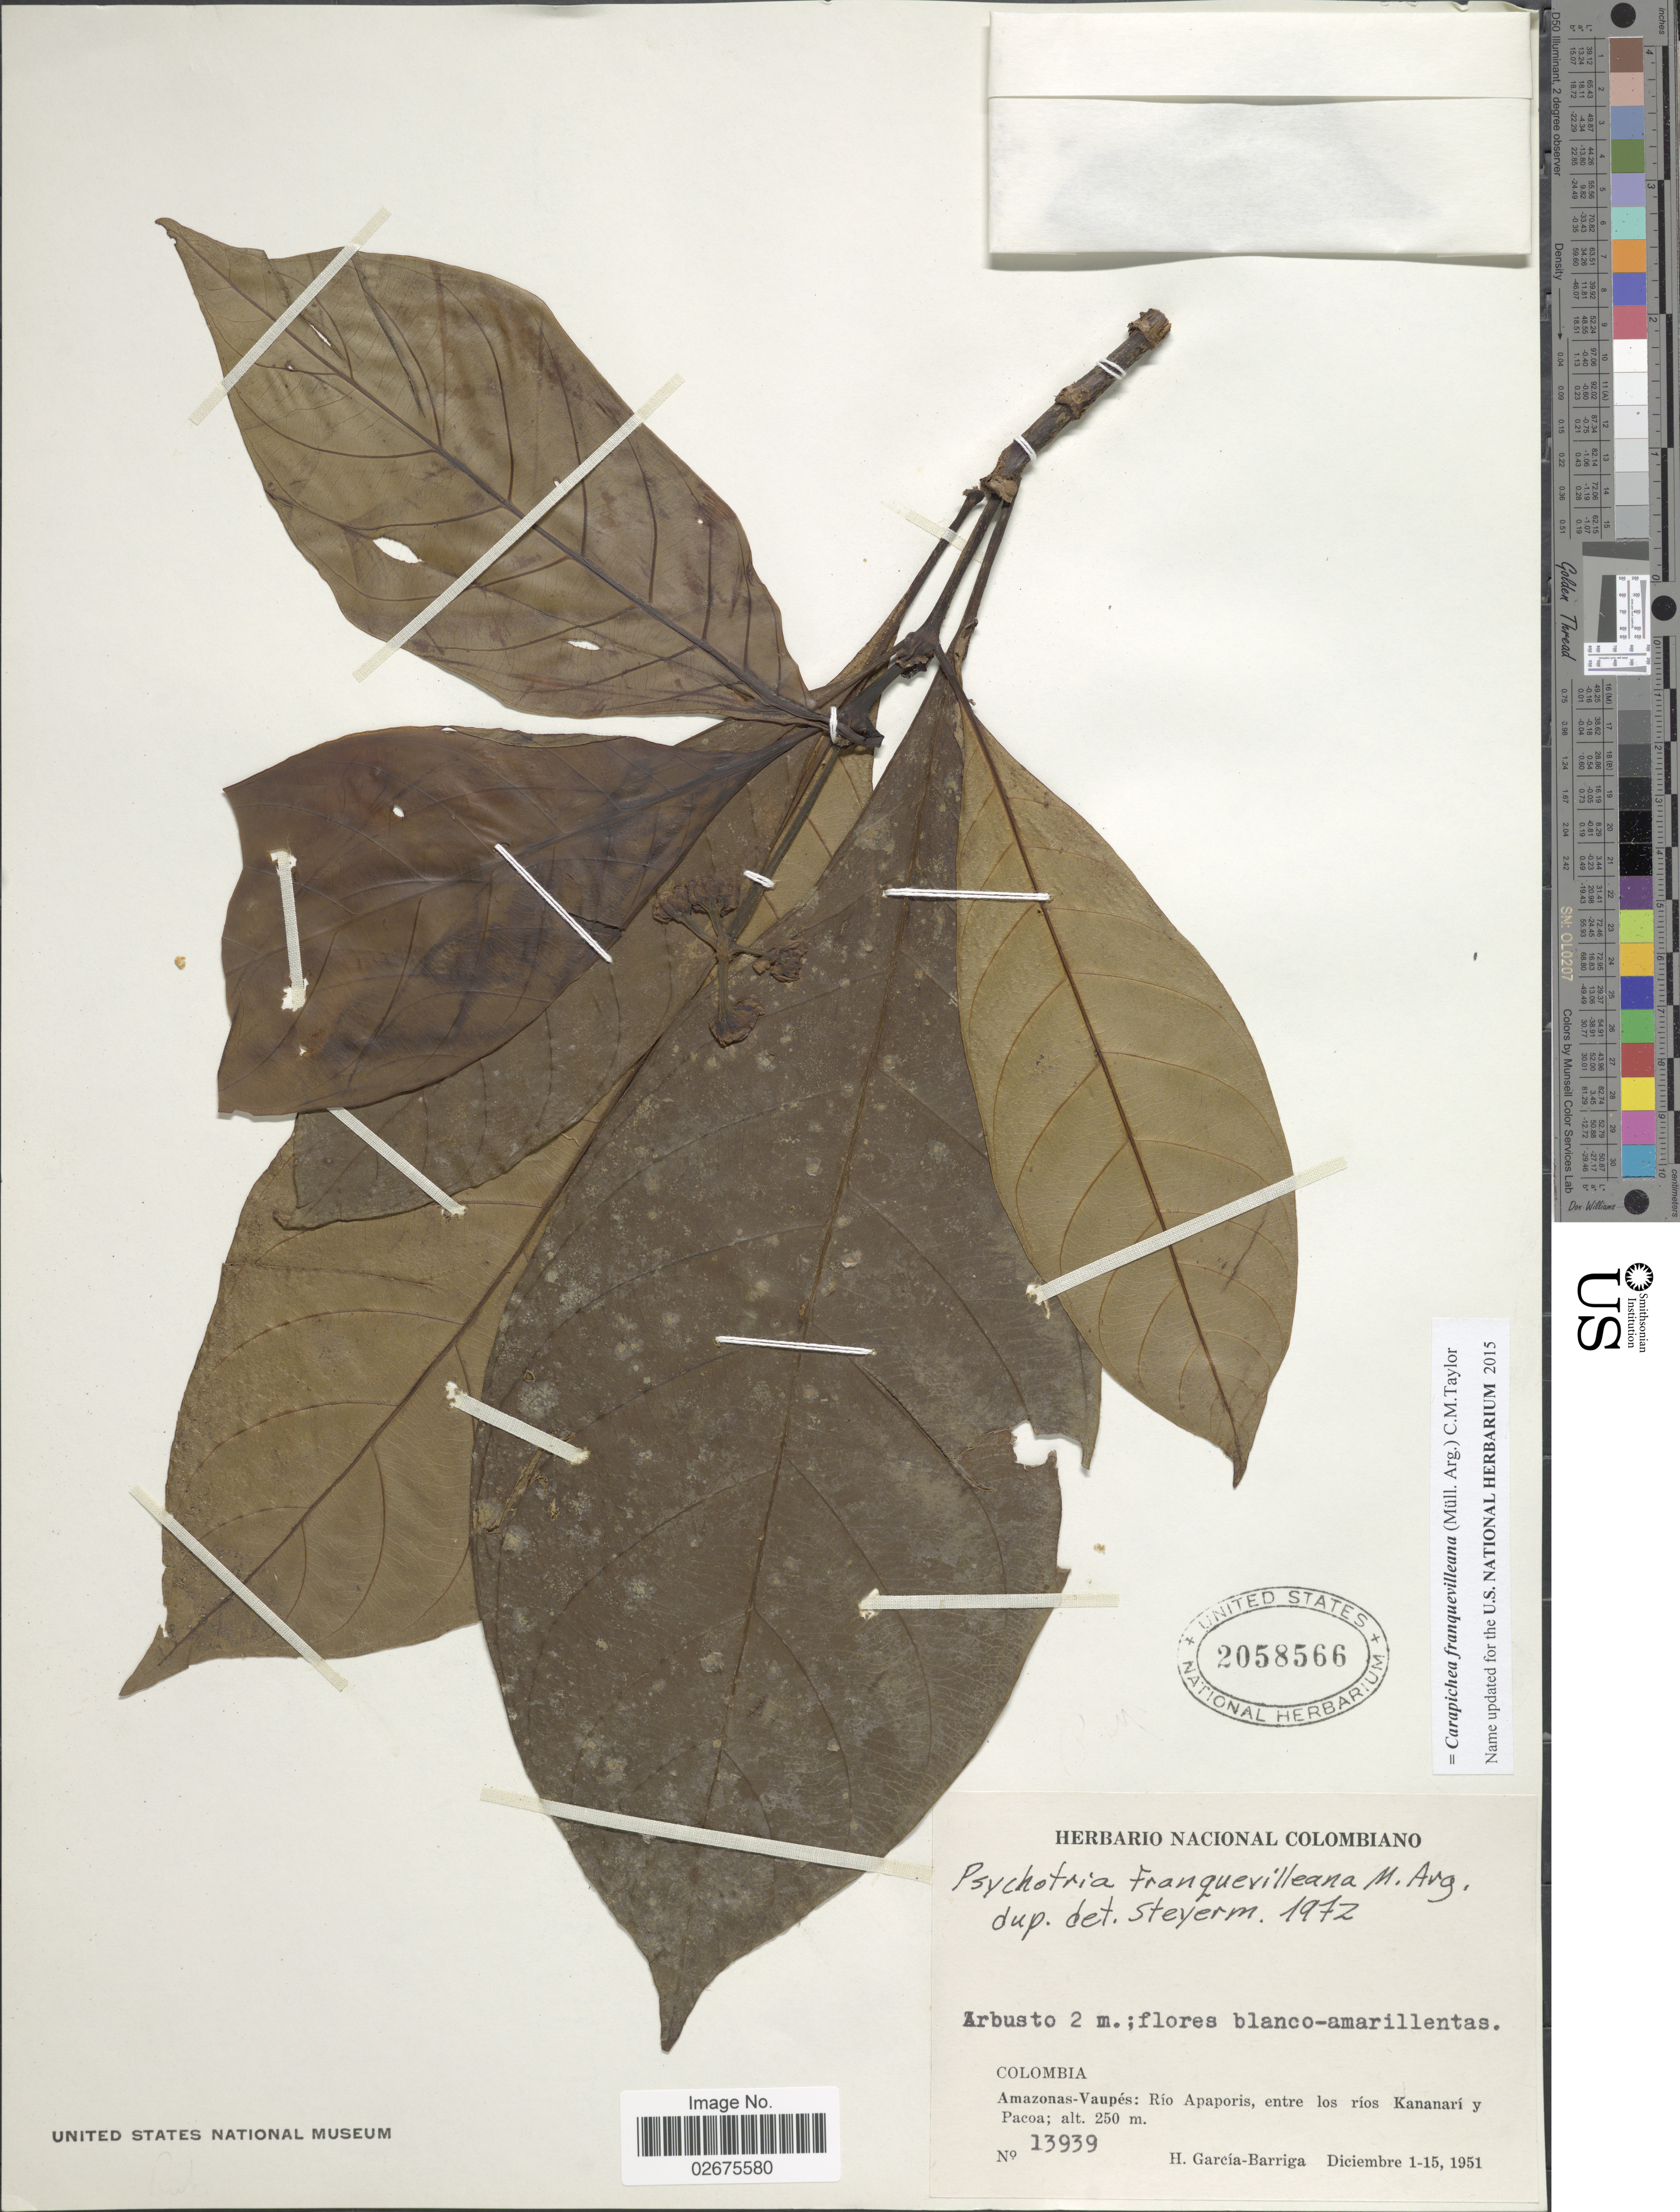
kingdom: Plantae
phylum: Tracheophyta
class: Magnoliopsida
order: Gentianales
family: Rubiaceae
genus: Carapichea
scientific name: Carapichea franquevilleana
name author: (Müll. Arg.) C.M. Taylor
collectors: H. García Barriga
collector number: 13939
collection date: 1951-12-01/1951-12-15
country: Colombia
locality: Amazonas-Vaupes: Rio Apaporis, entre los rios Kananari y Pacoa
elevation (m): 250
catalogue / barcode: US 2058566